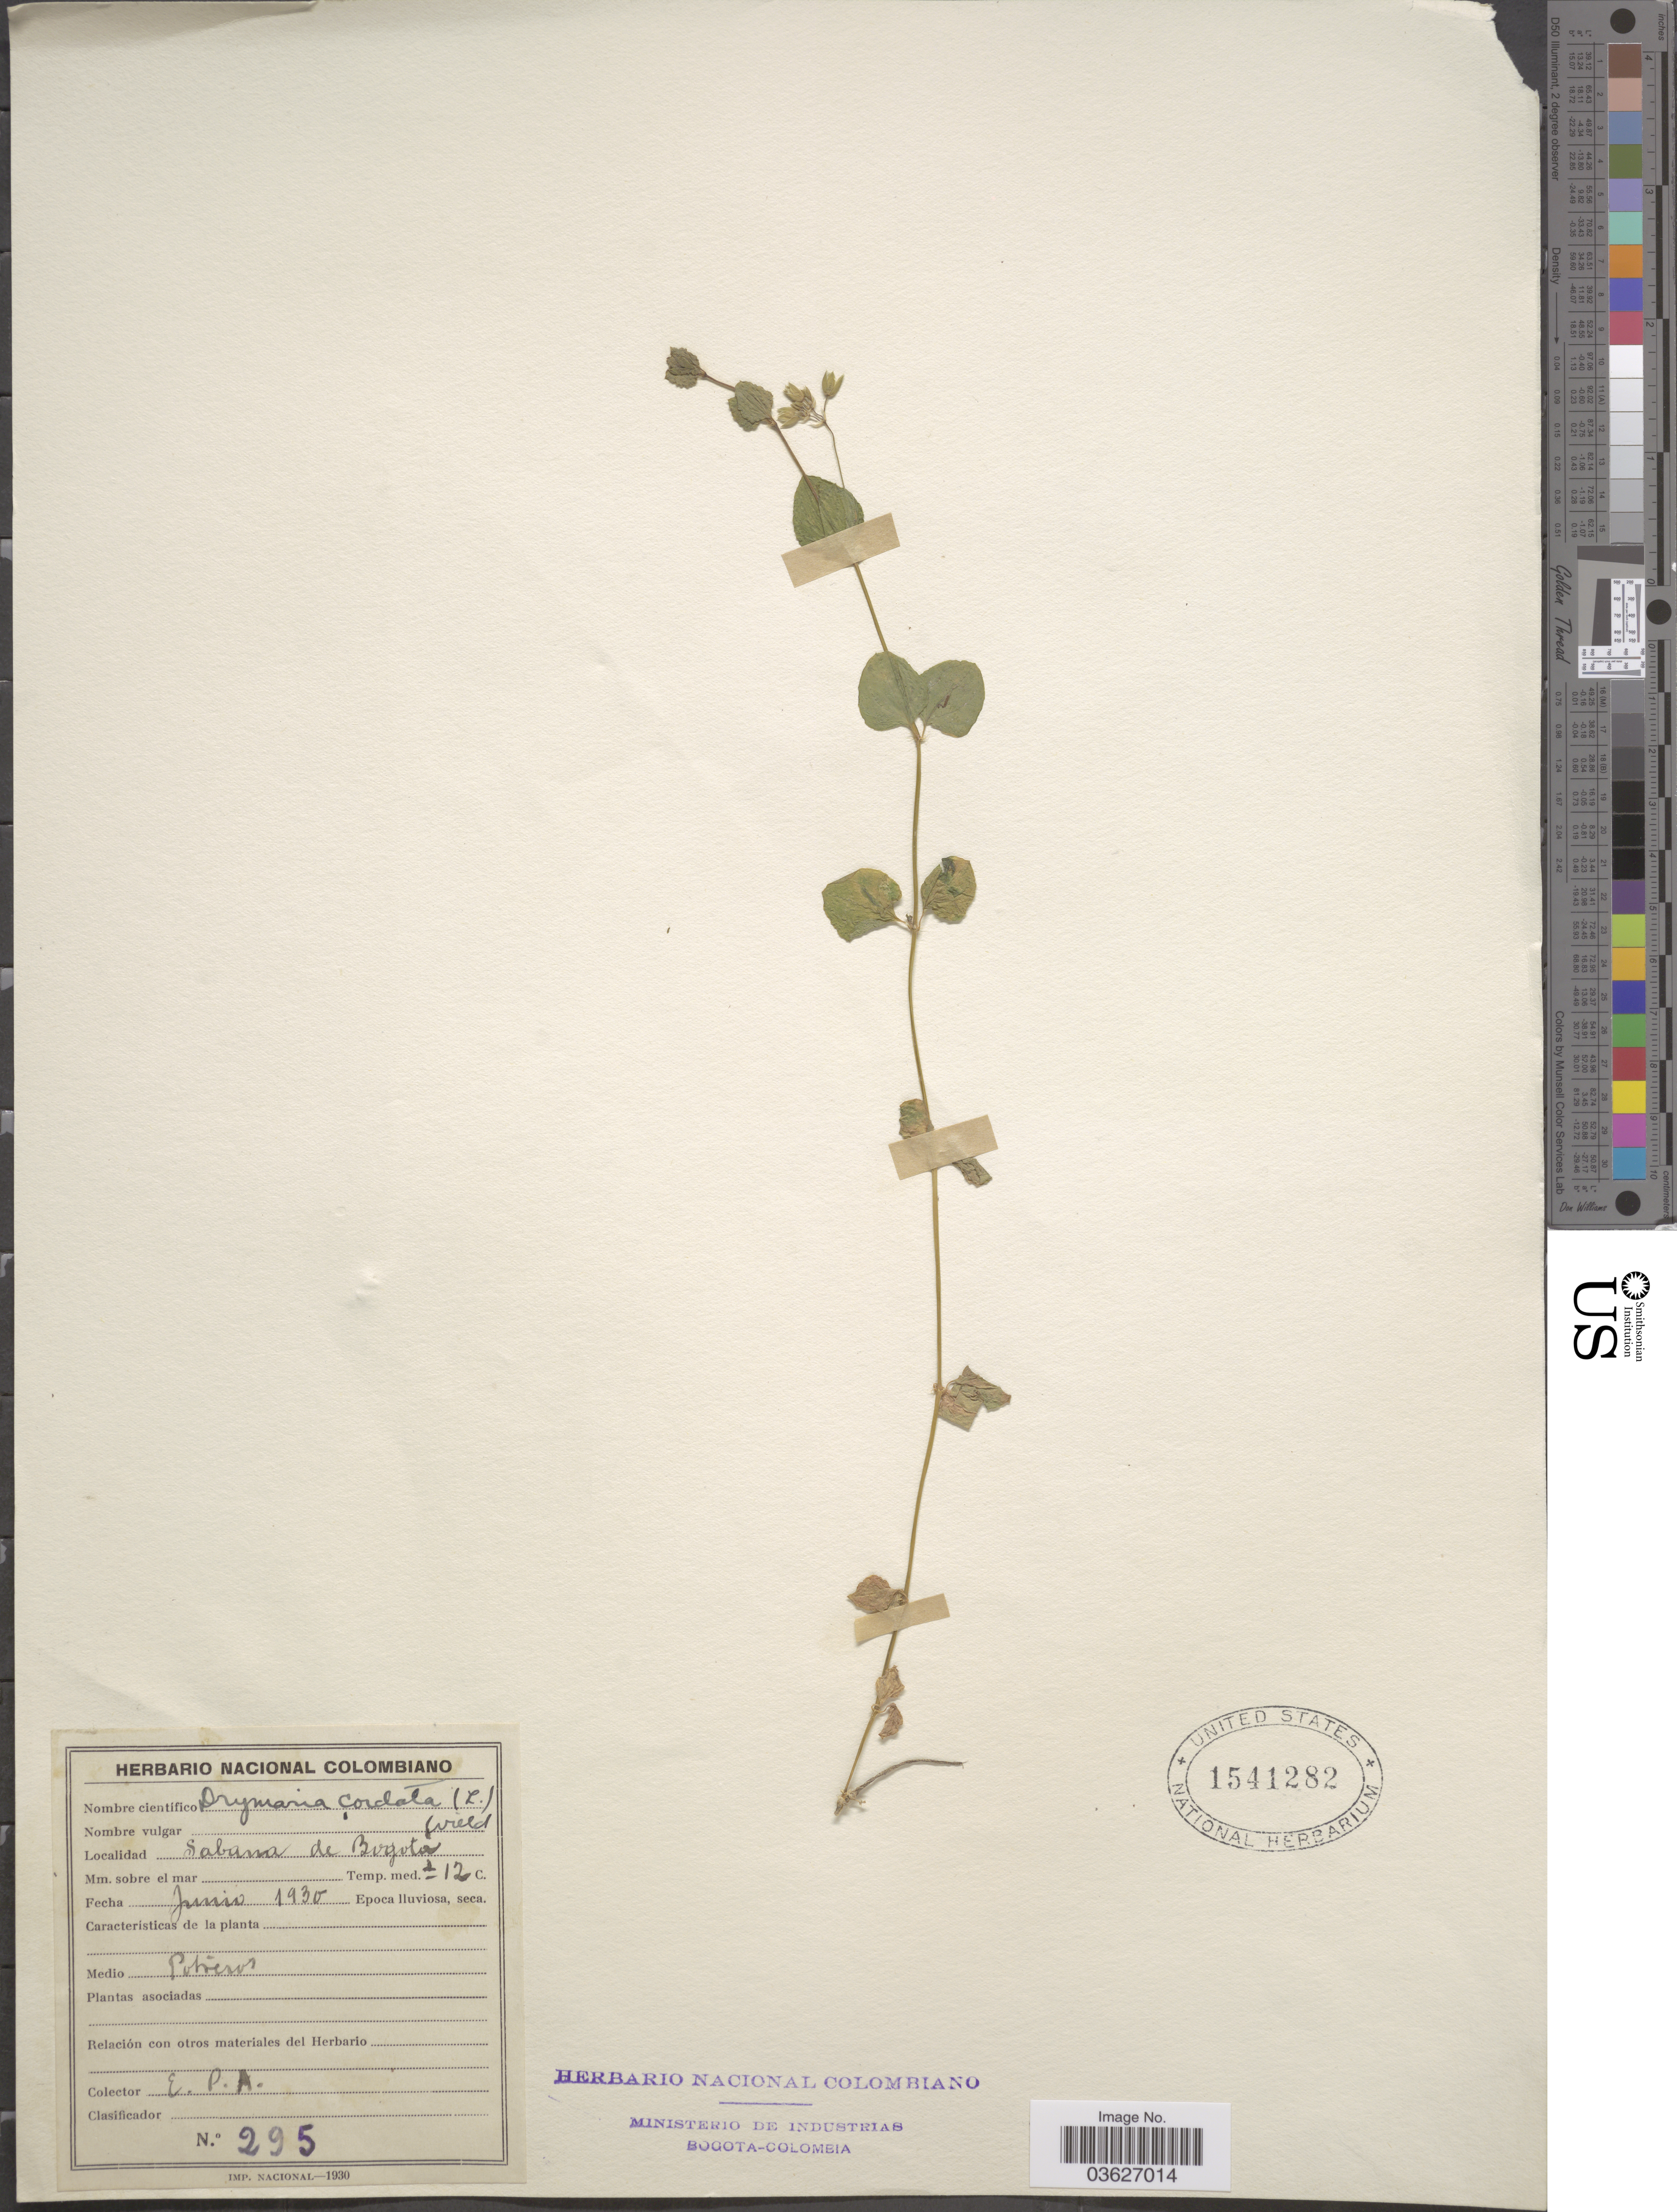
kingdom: Plantae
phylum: Tracheophyta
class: Magnoliopsida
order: Caryophyllales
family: Caryophyllaceae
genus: Drymaria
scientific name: Drymaria cordata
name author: (L.) Willd. ex Schult.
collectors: E. Pérez Arbeláez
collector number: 295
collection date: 1930-06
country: Colombia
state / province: Bogota D.C.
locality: Sabana de Bogotá.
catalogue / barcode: US 1541282